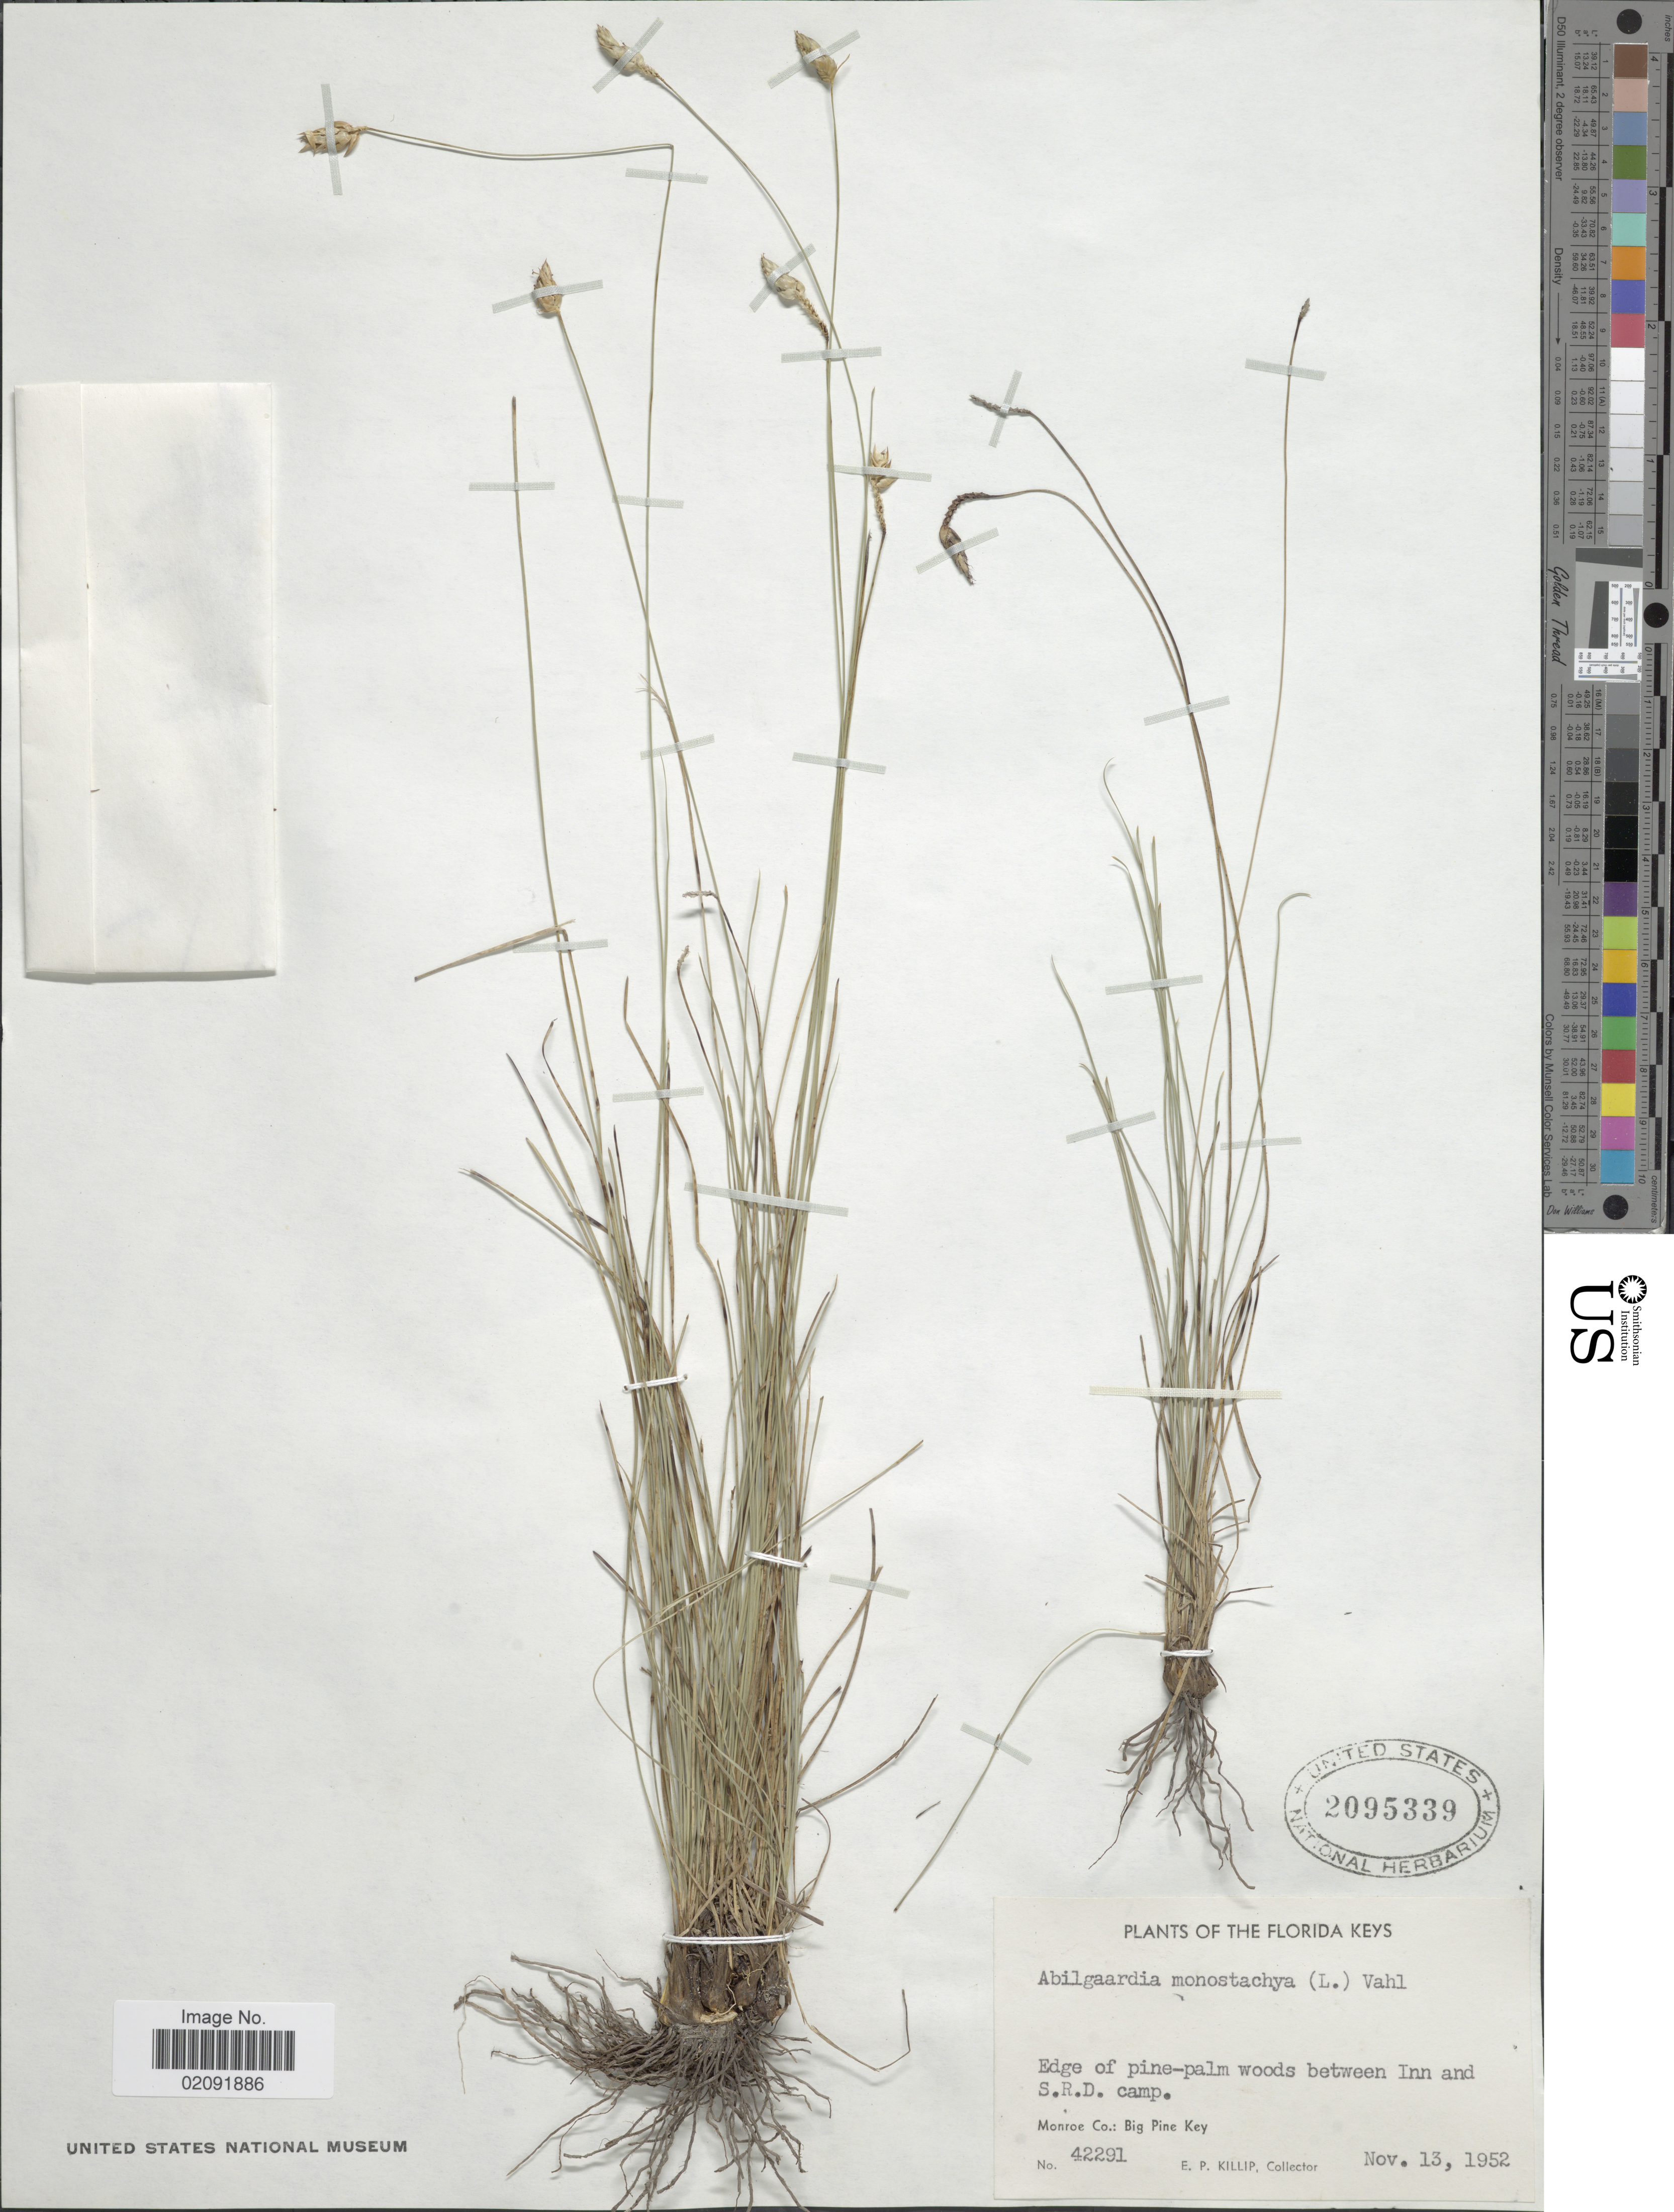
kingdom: Plantae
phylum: Tracheophyta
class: Liliopsida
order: Poales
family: Cyperaceae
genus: Abildgaardia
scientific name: Abildgaardia ovata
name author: (Burm. f.) Kral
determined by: Strong, Mark T., (BOT), Smithsonian Institution - National Museum of Natural History (UNITED STATES)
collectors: E. P. Killip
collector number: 42291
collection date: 1952-11-13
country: United States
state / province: Florida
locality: The Florida Keys, Edge of pine-palm woods between Inn and S.R.D.camp, Monroe Co; Big Pine Key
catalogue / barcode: US 2095339